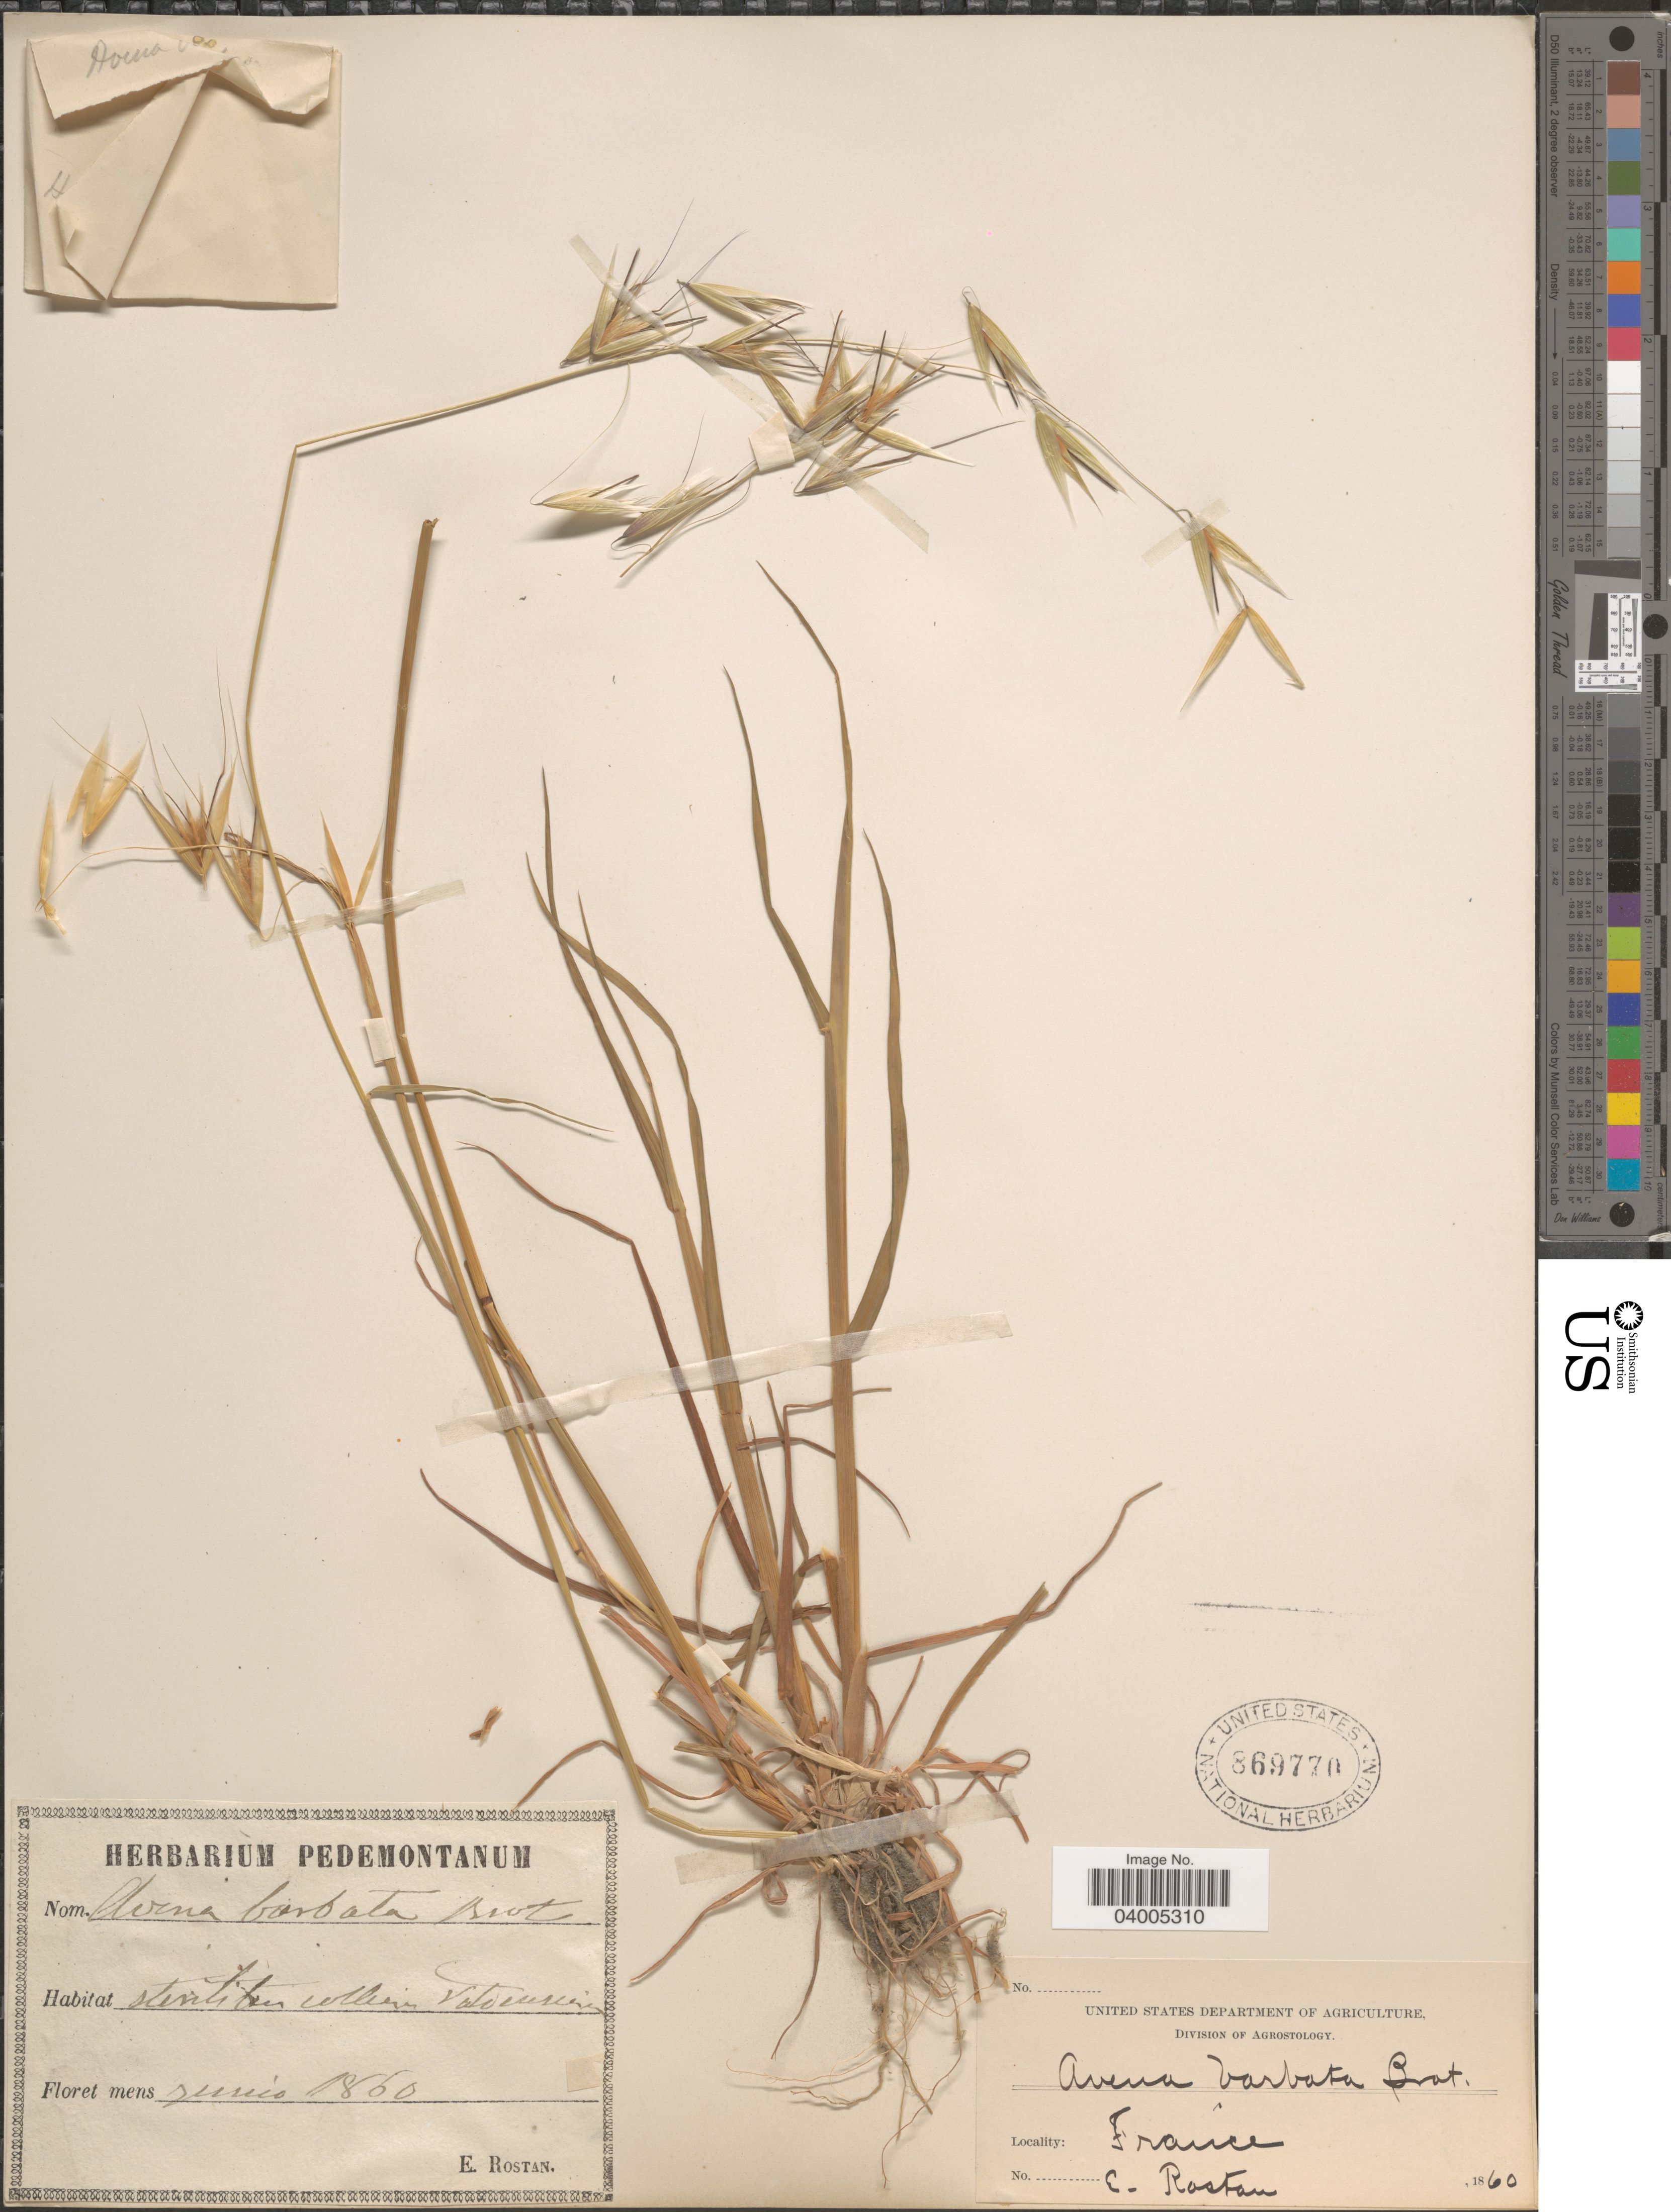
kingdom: Plantae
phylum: Tracheophyta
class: Liliopsida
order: Poales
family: Poaceae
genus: Avena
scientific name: Avena barbata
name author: Pott ex Link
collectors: E. Rostan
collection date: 1860-06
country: France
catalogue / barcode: US 869770